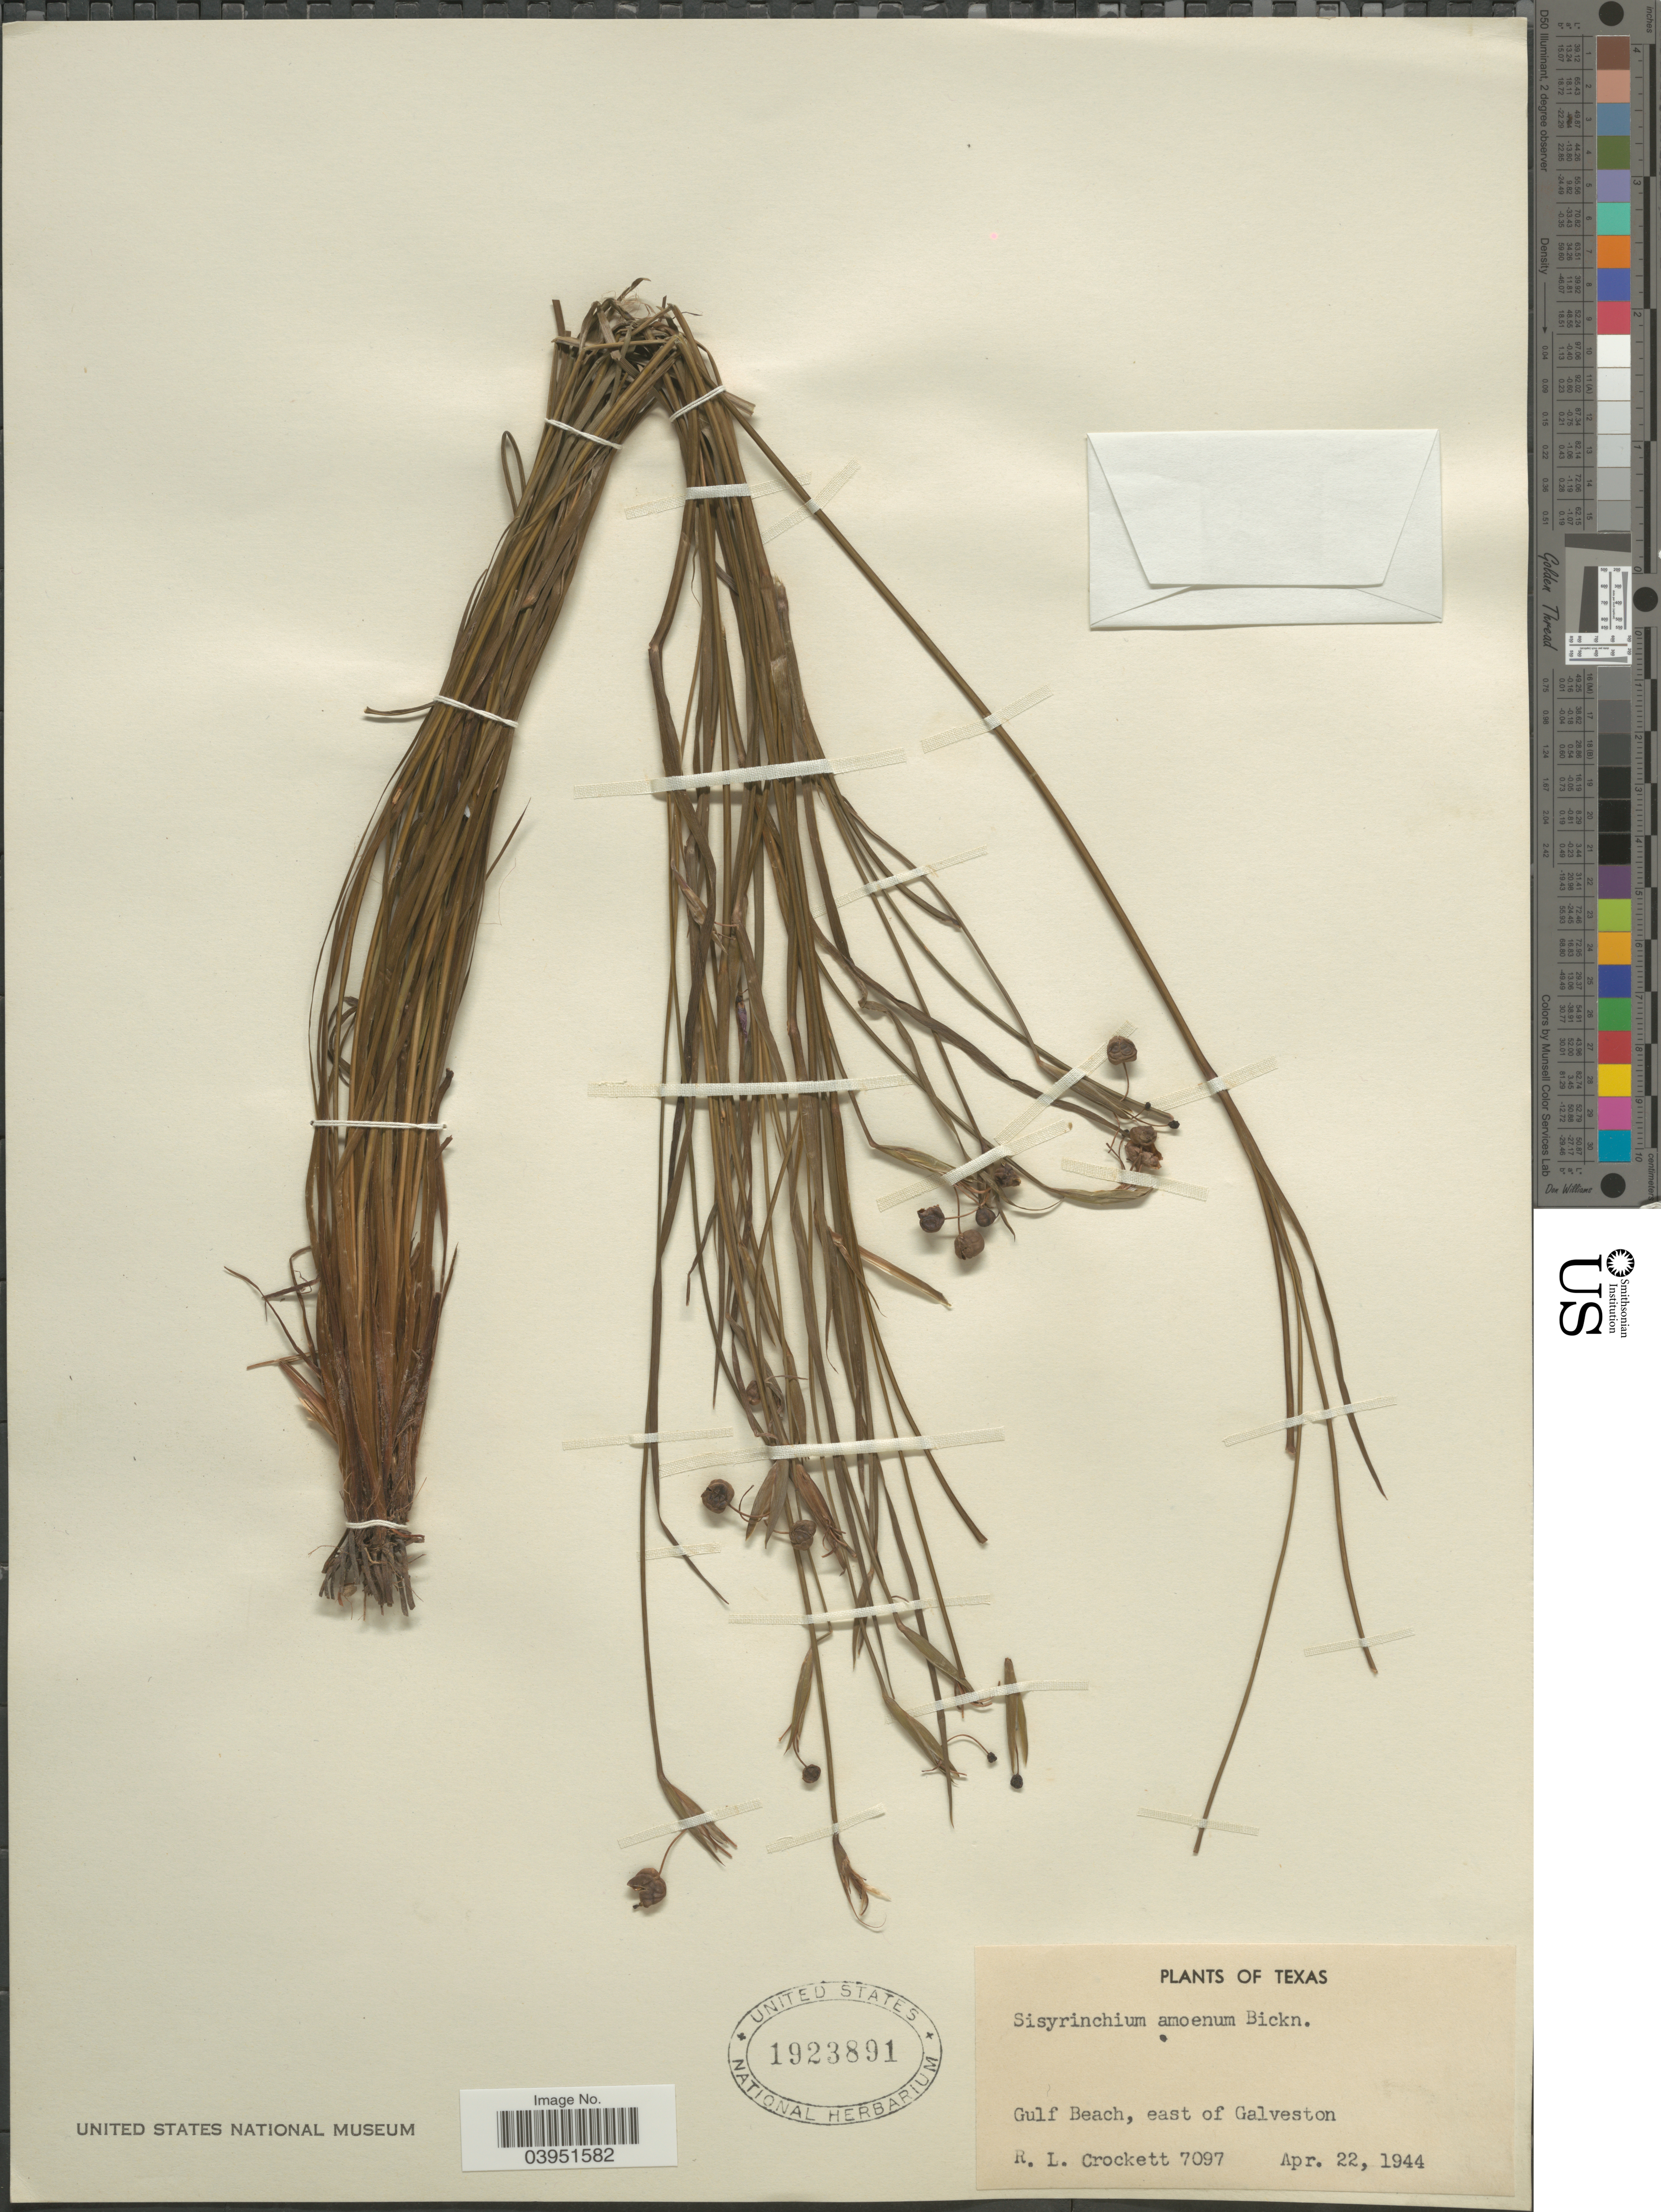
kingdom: Plantae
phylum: Tracheophyta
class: Liliopsida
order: Asparagales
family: Iridaceae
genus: Sisyrinchium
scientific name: Sisyrinchium pruinosum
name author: E.P. Bicknell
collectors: R. Crockett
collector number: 7097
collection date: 1944-04-22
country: United States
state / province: Texas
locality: Gulf Beach, east of Galveston.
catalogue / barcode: US 1923891